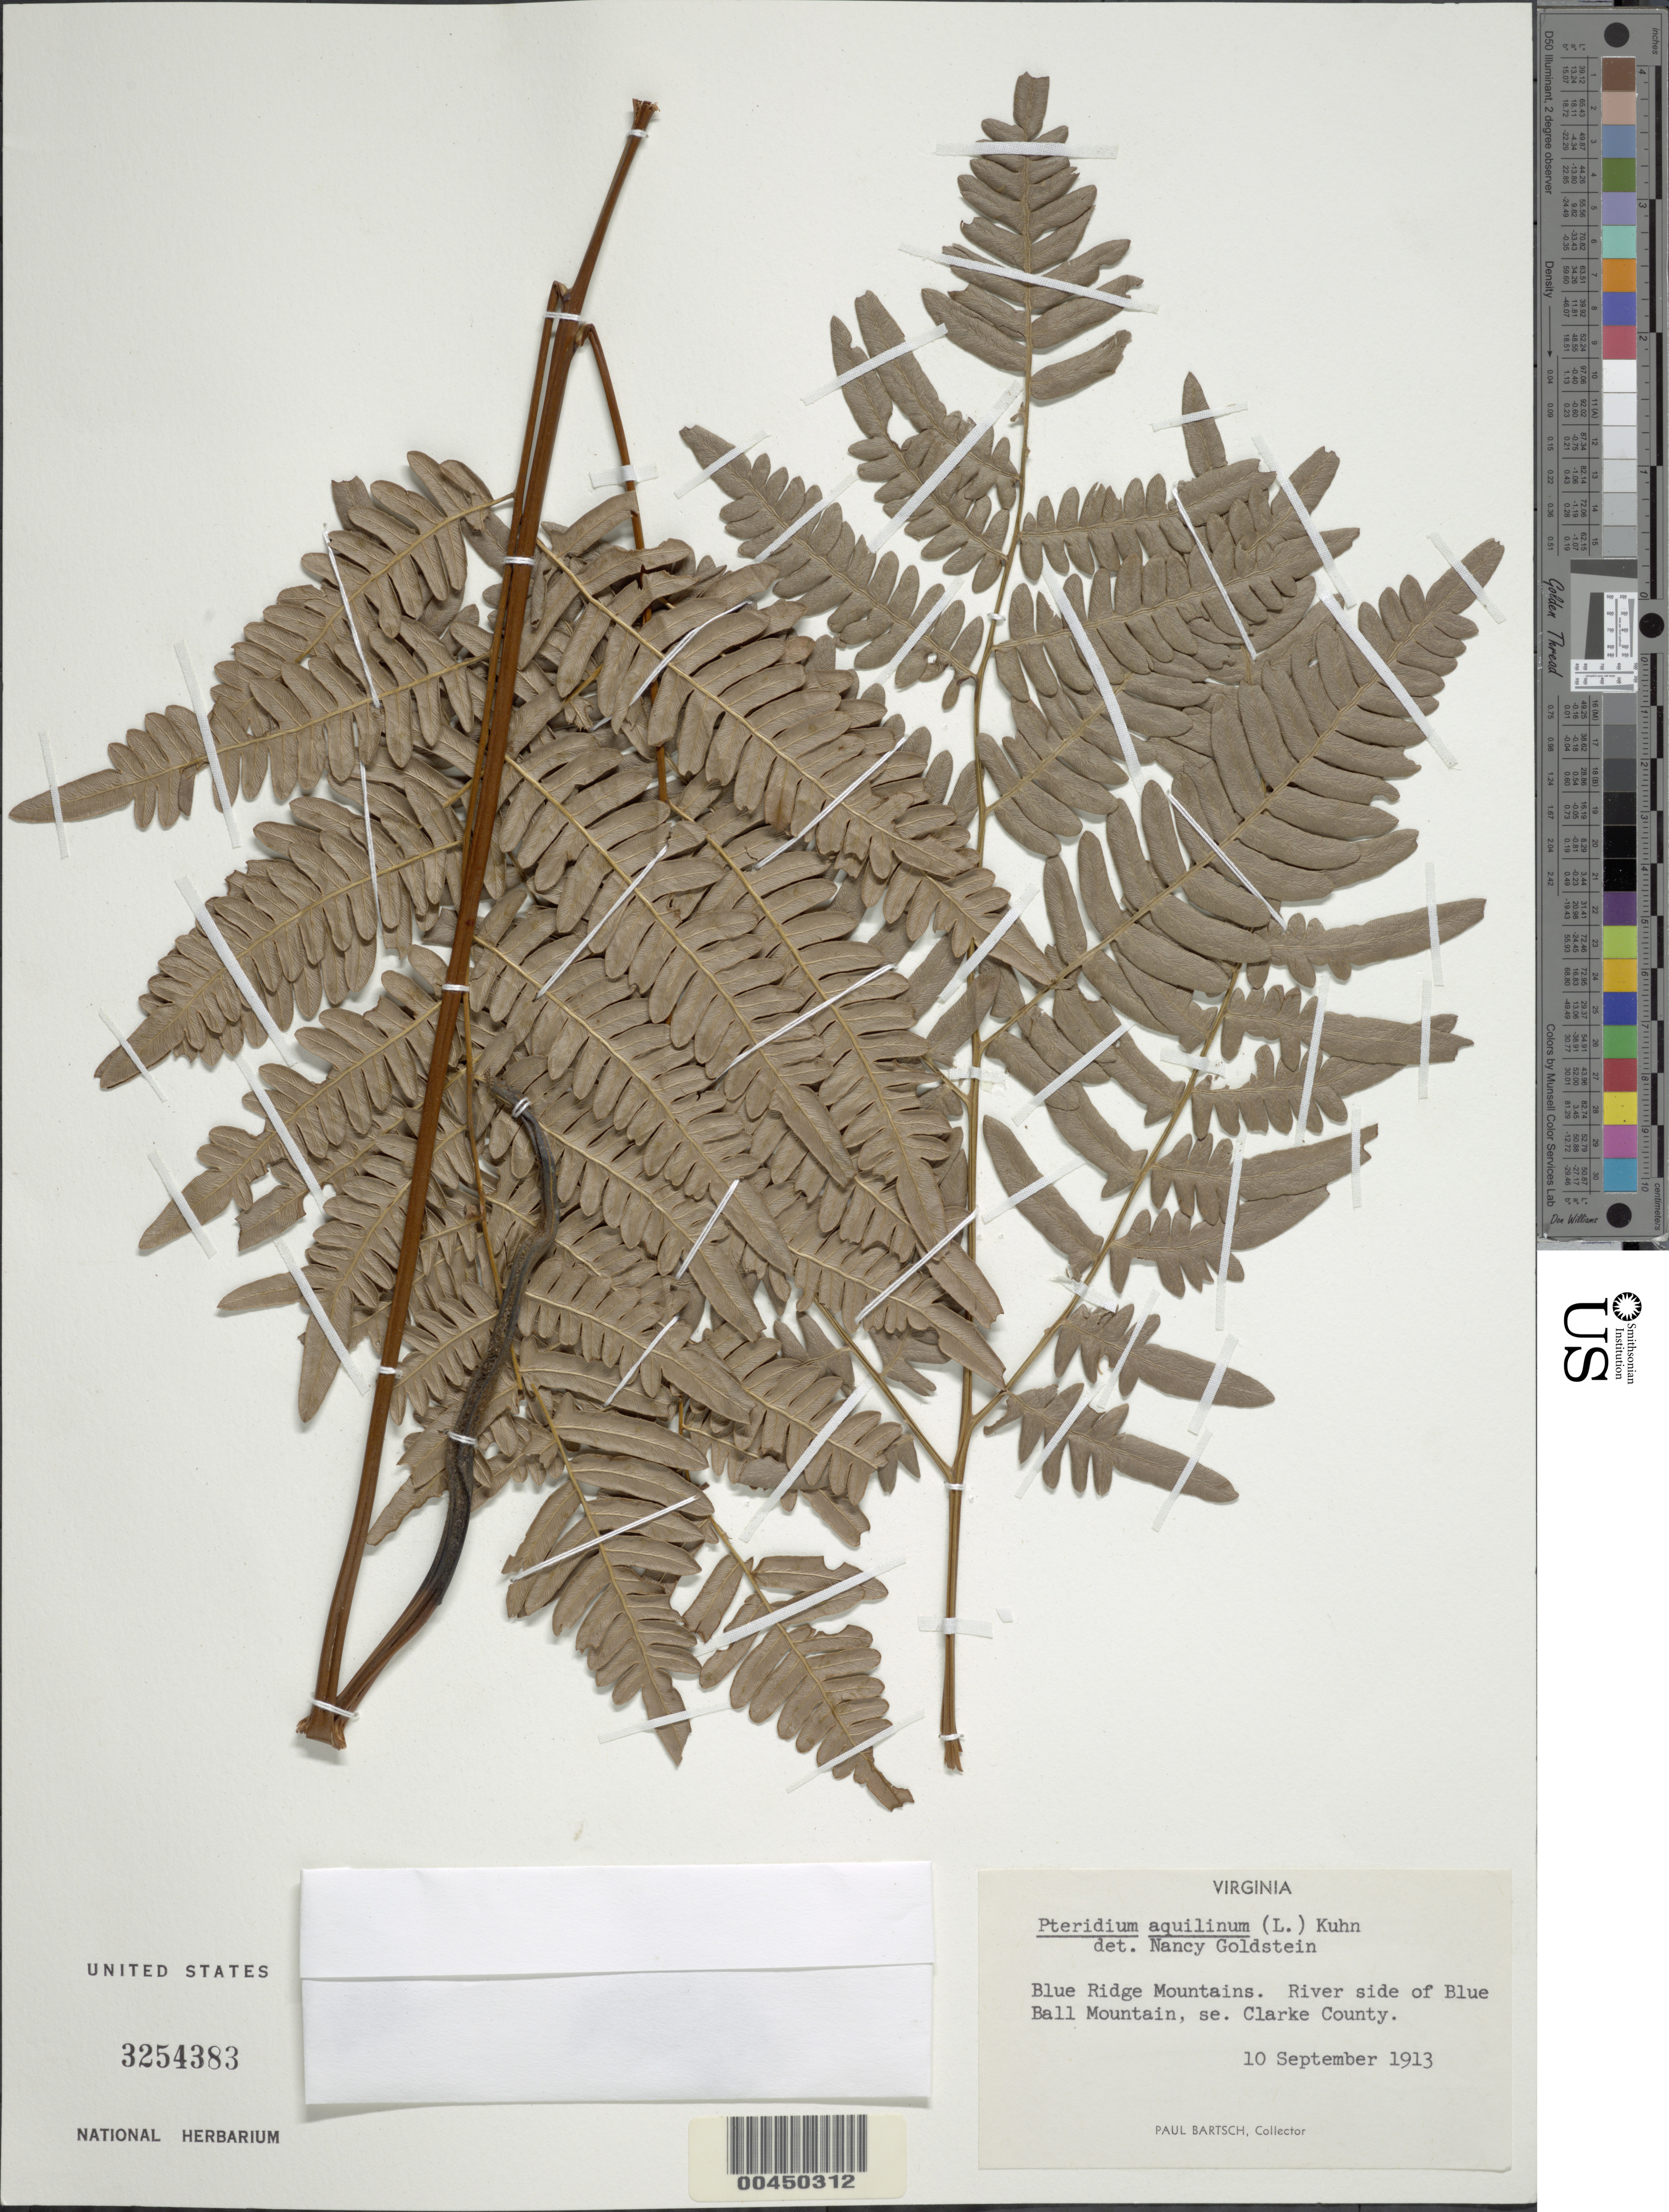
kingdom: Plantae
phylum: Tracheophyta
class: Polypodiopsida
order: Polypodiales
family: Dennstaedtiaceae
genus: Pteridium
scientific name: Pteridium aquilinum var. latiusculum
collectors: P. Bartsch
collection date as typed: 10 Sep 1913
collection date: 1913-09-10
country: United States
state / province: Virginia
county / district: Clarke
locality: Blue ridge mountains, blue ball mountain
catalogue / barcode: US 3254383